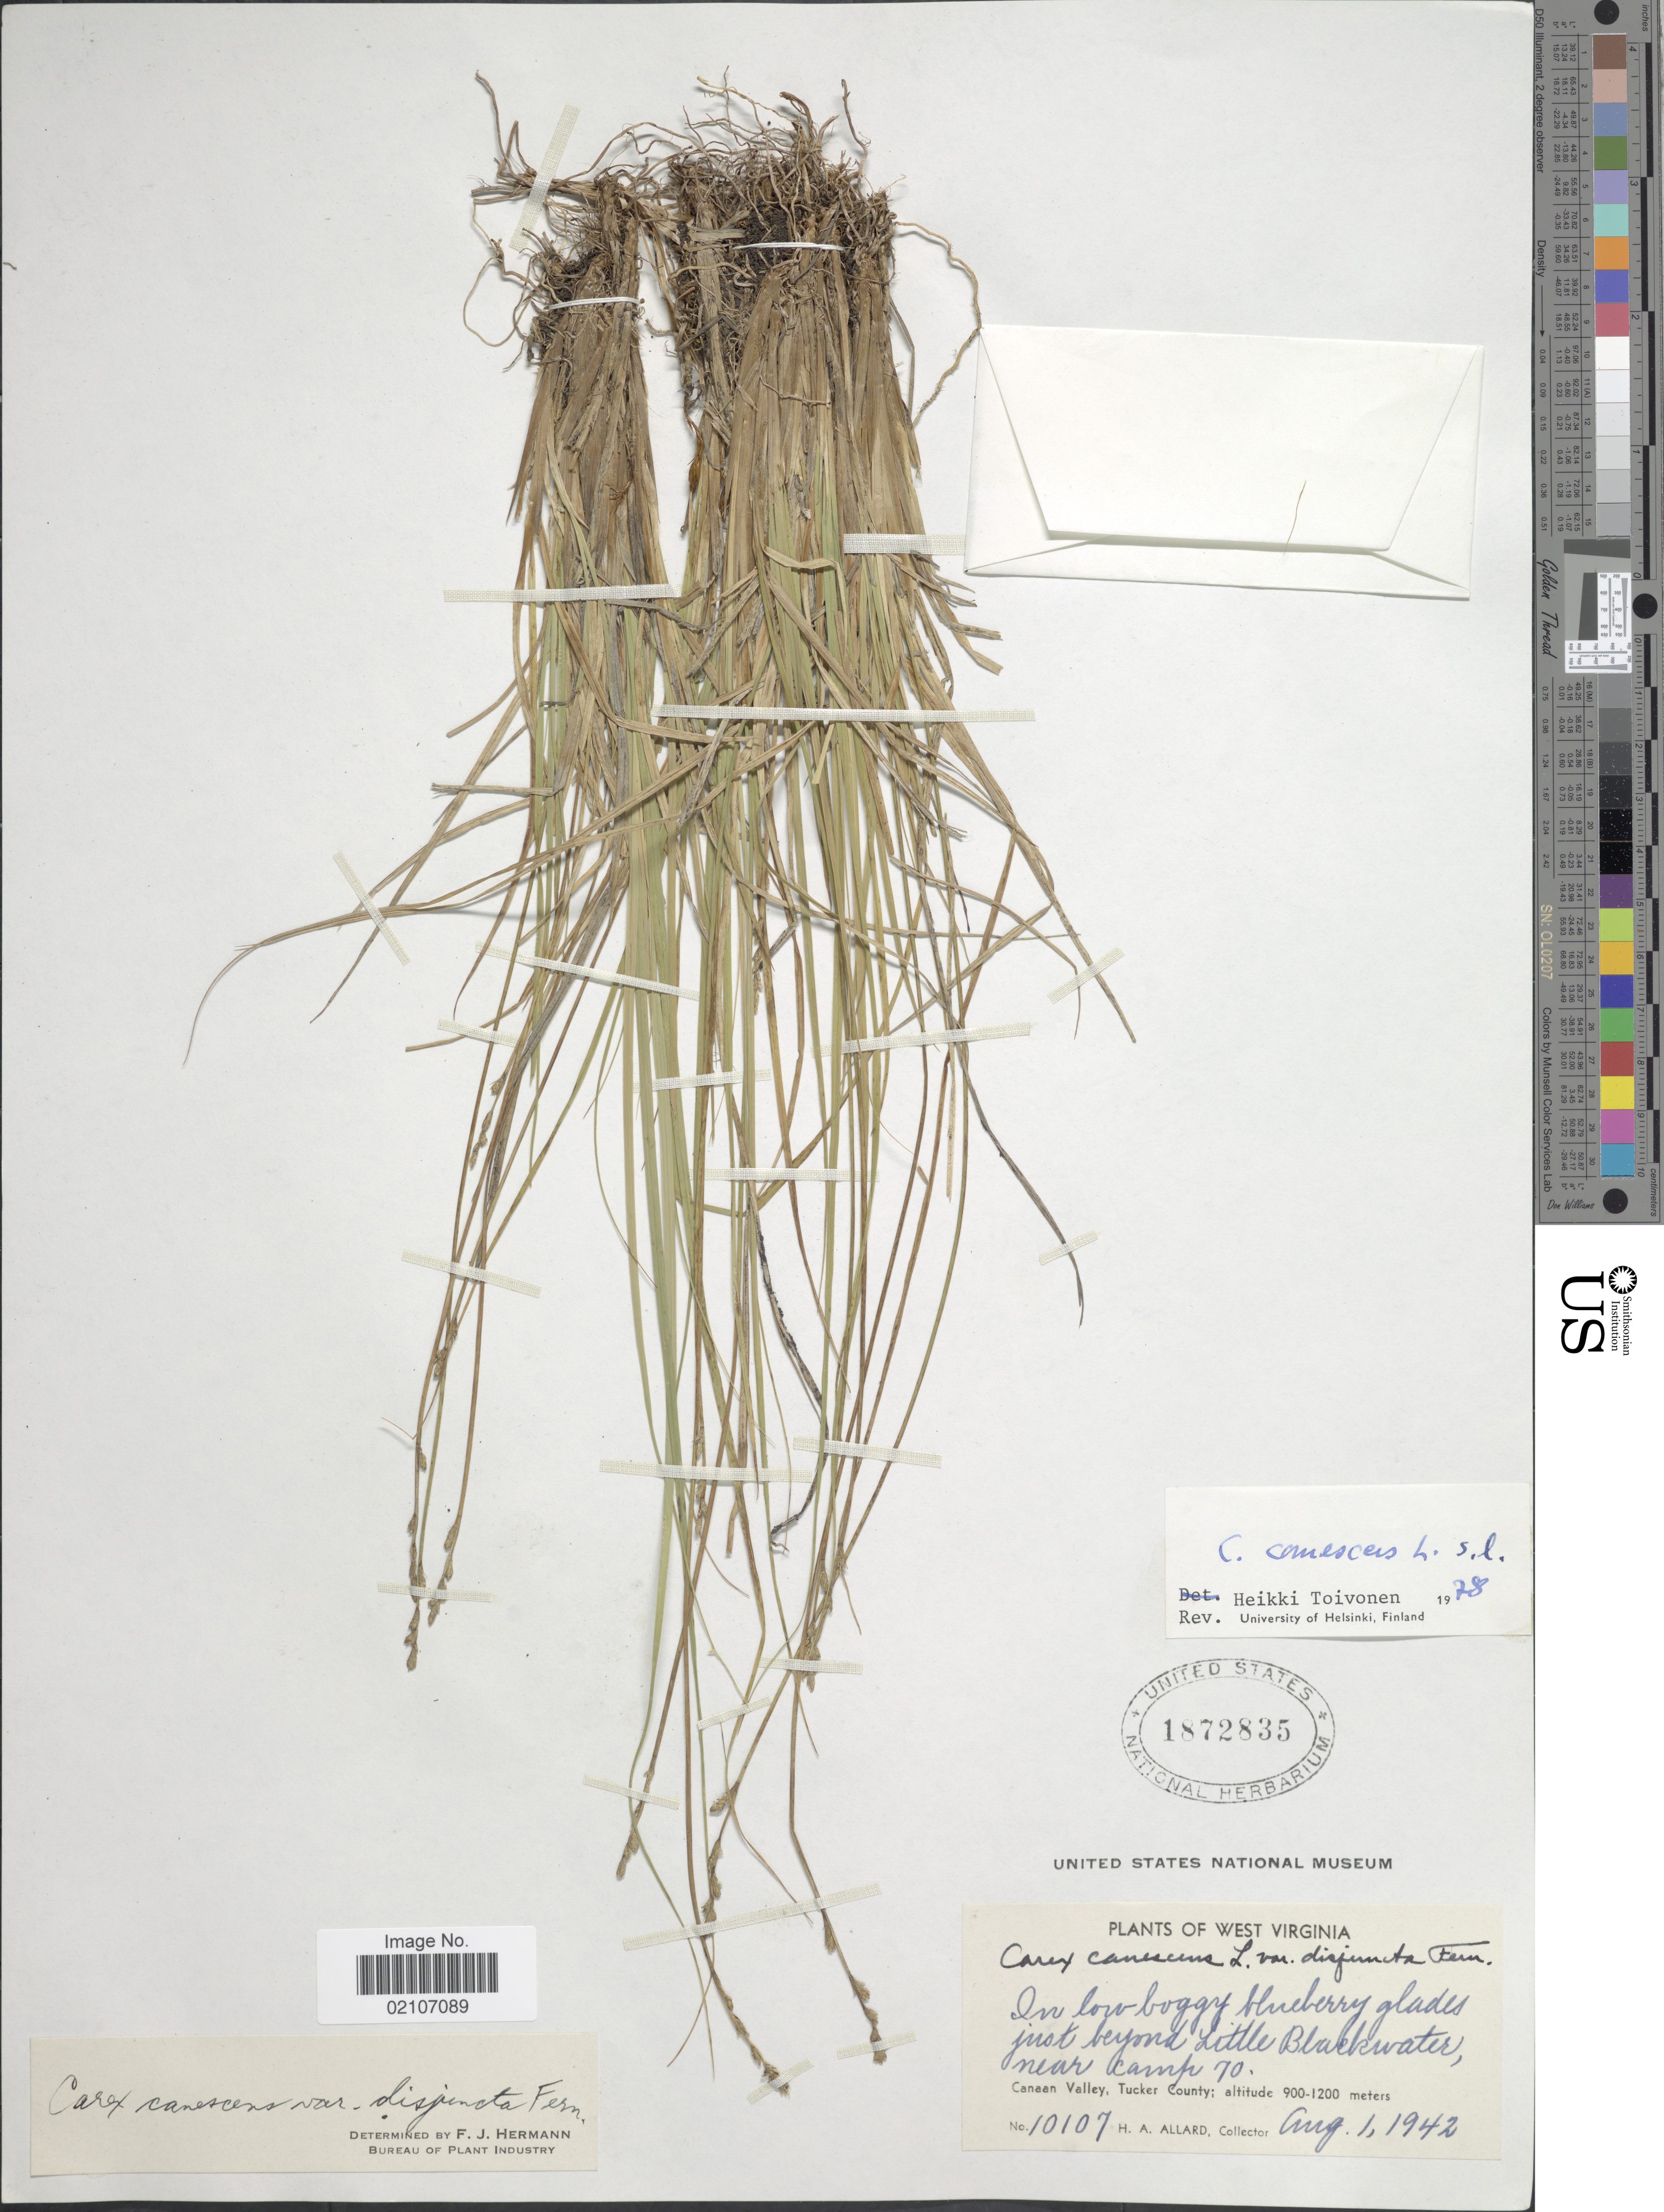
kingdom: Plantae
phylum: Tracheophyta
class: Liliopsida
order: Poales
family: Cyperaceae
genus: Carex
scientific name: Carex canescens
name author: L.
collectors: H. A. Allard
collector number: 10107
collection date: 1942-08-01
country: United States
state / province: West Virginia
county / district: Tucker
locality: In low boggy blueberry glades just beyond Little Blackwater, near Camp 70, Canaan Valley, Tucker County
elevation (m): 900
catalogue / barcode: US 1872835